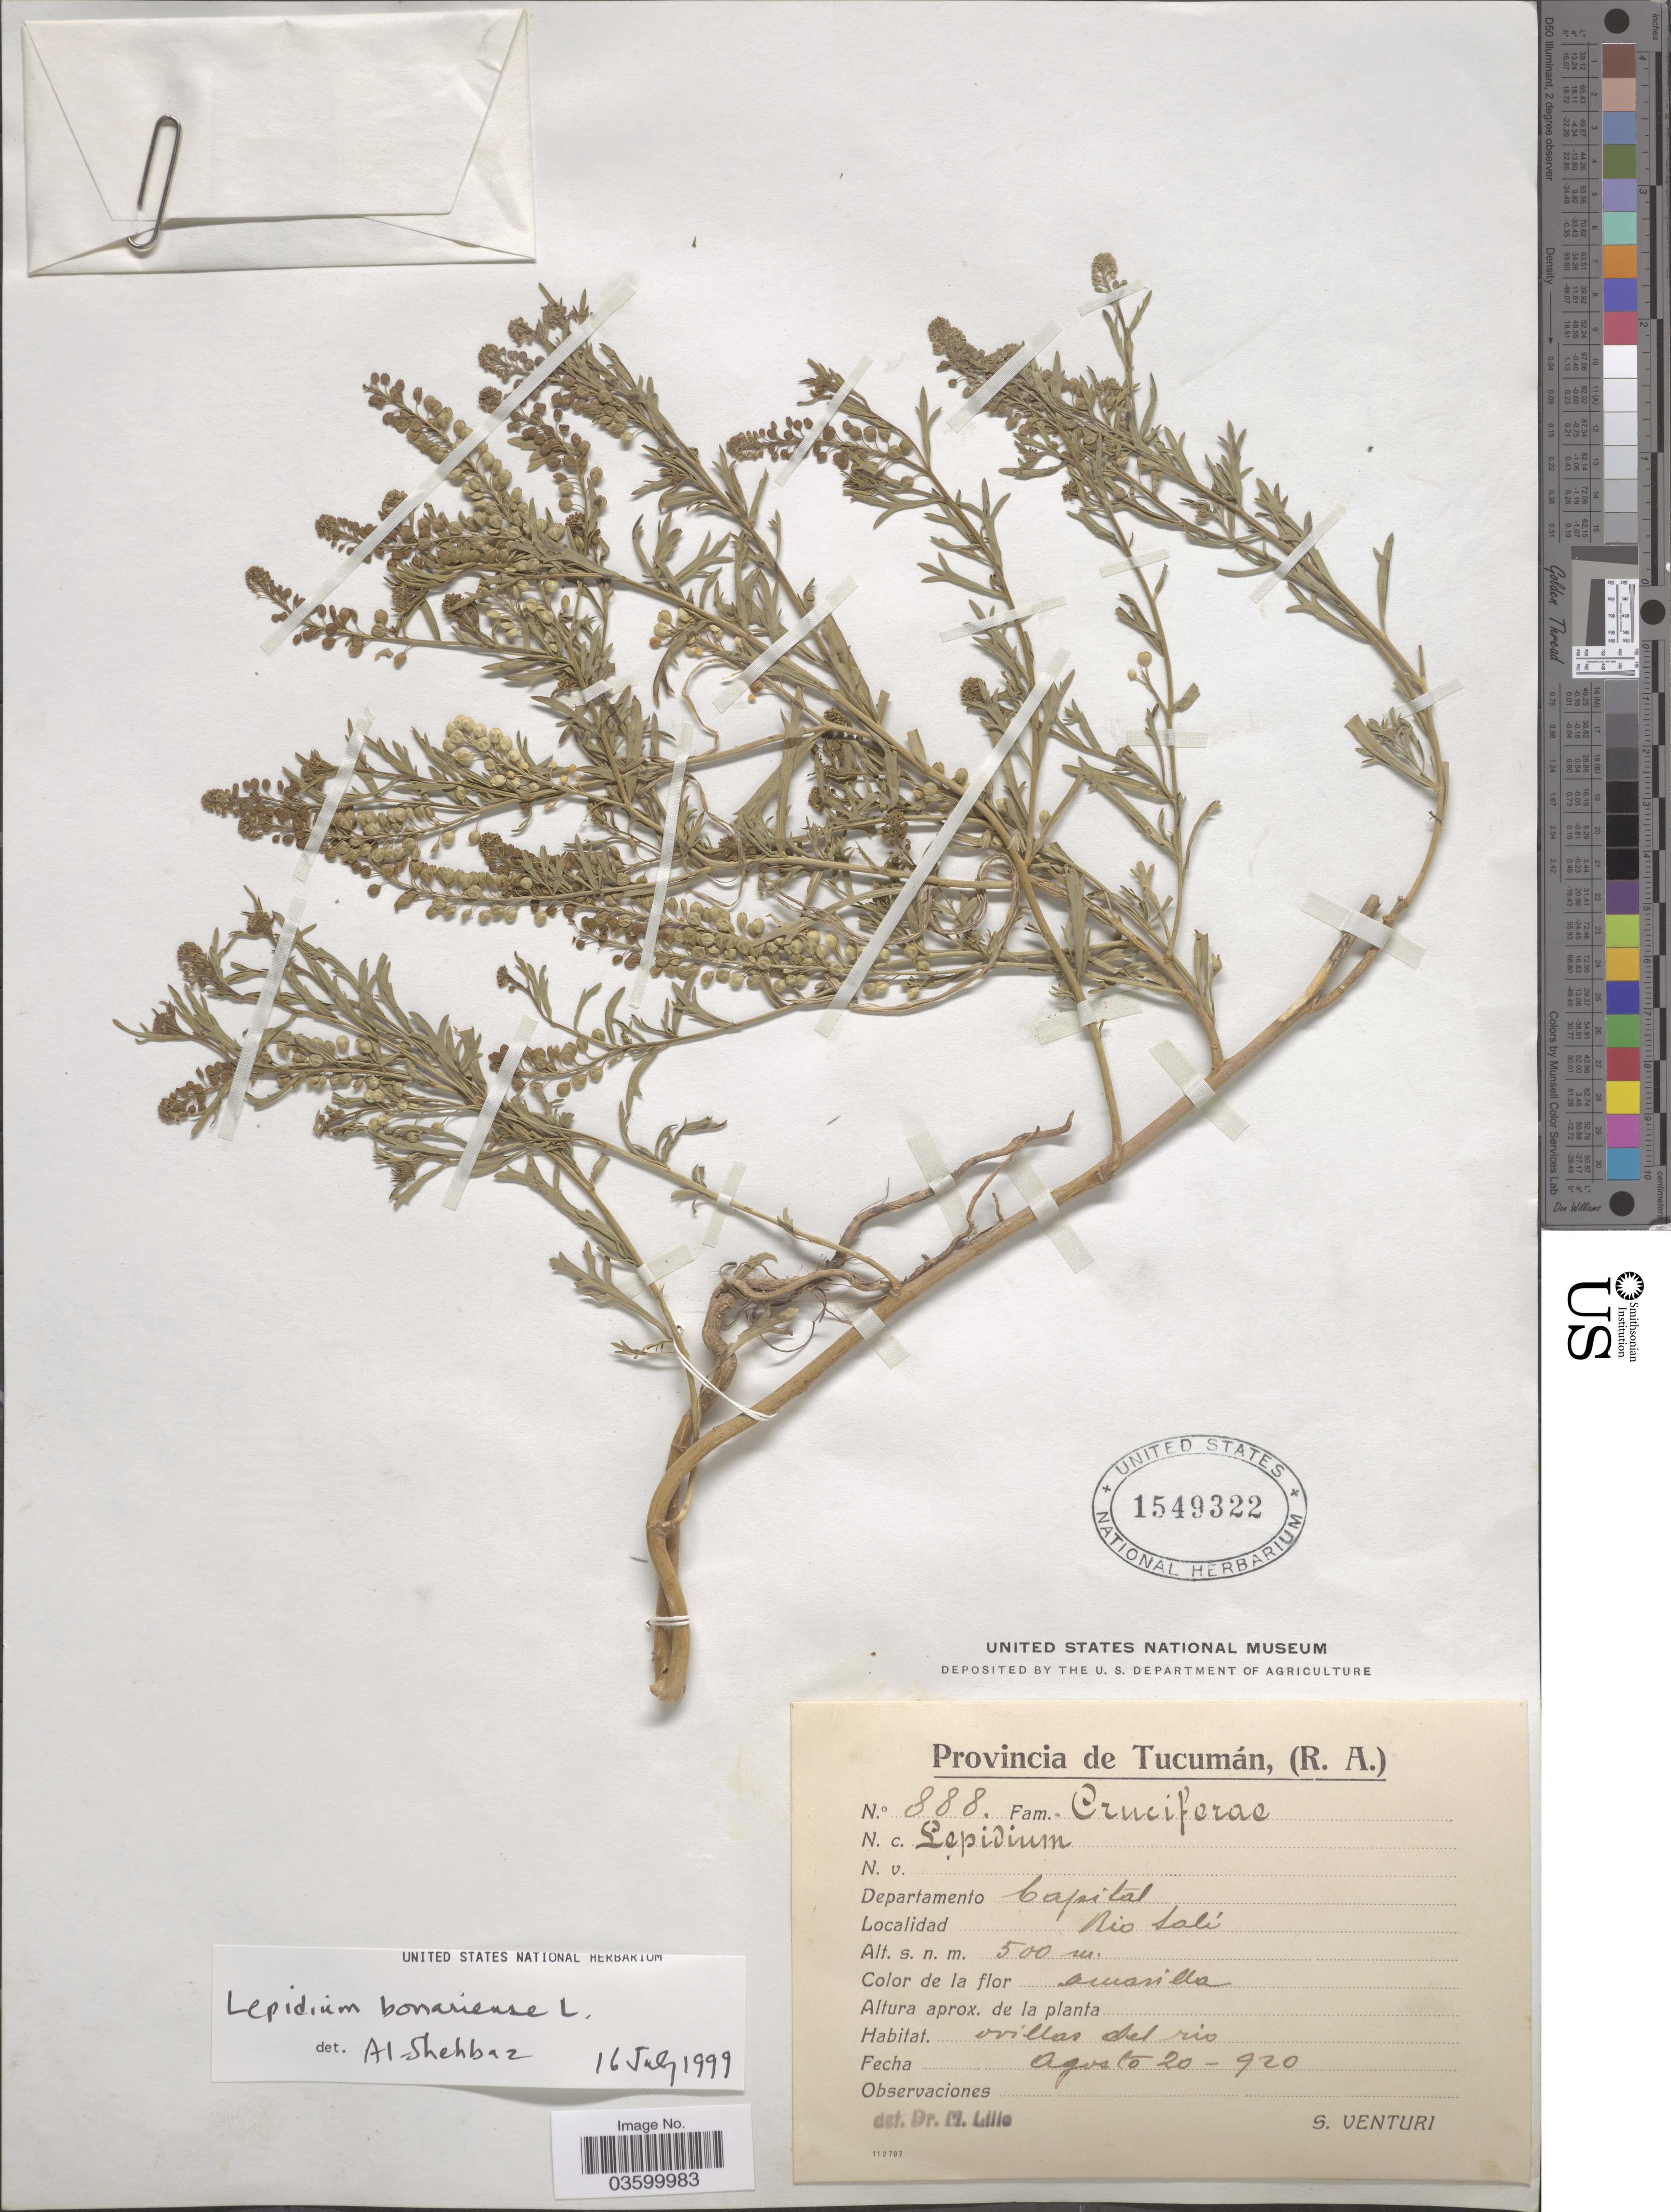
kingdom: Plantae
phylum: Tracheophyta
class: Magnoliopsida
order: Brassicales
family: Brassicaceae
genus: Lepidium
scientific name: Lepidium bonariense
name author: L.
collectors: S. Venturi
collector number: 888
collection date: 1920-08-20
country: Argentina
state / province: Tucuman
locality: Departamento Capital. Rio Salí.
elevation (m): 500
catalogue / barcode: US 1549322